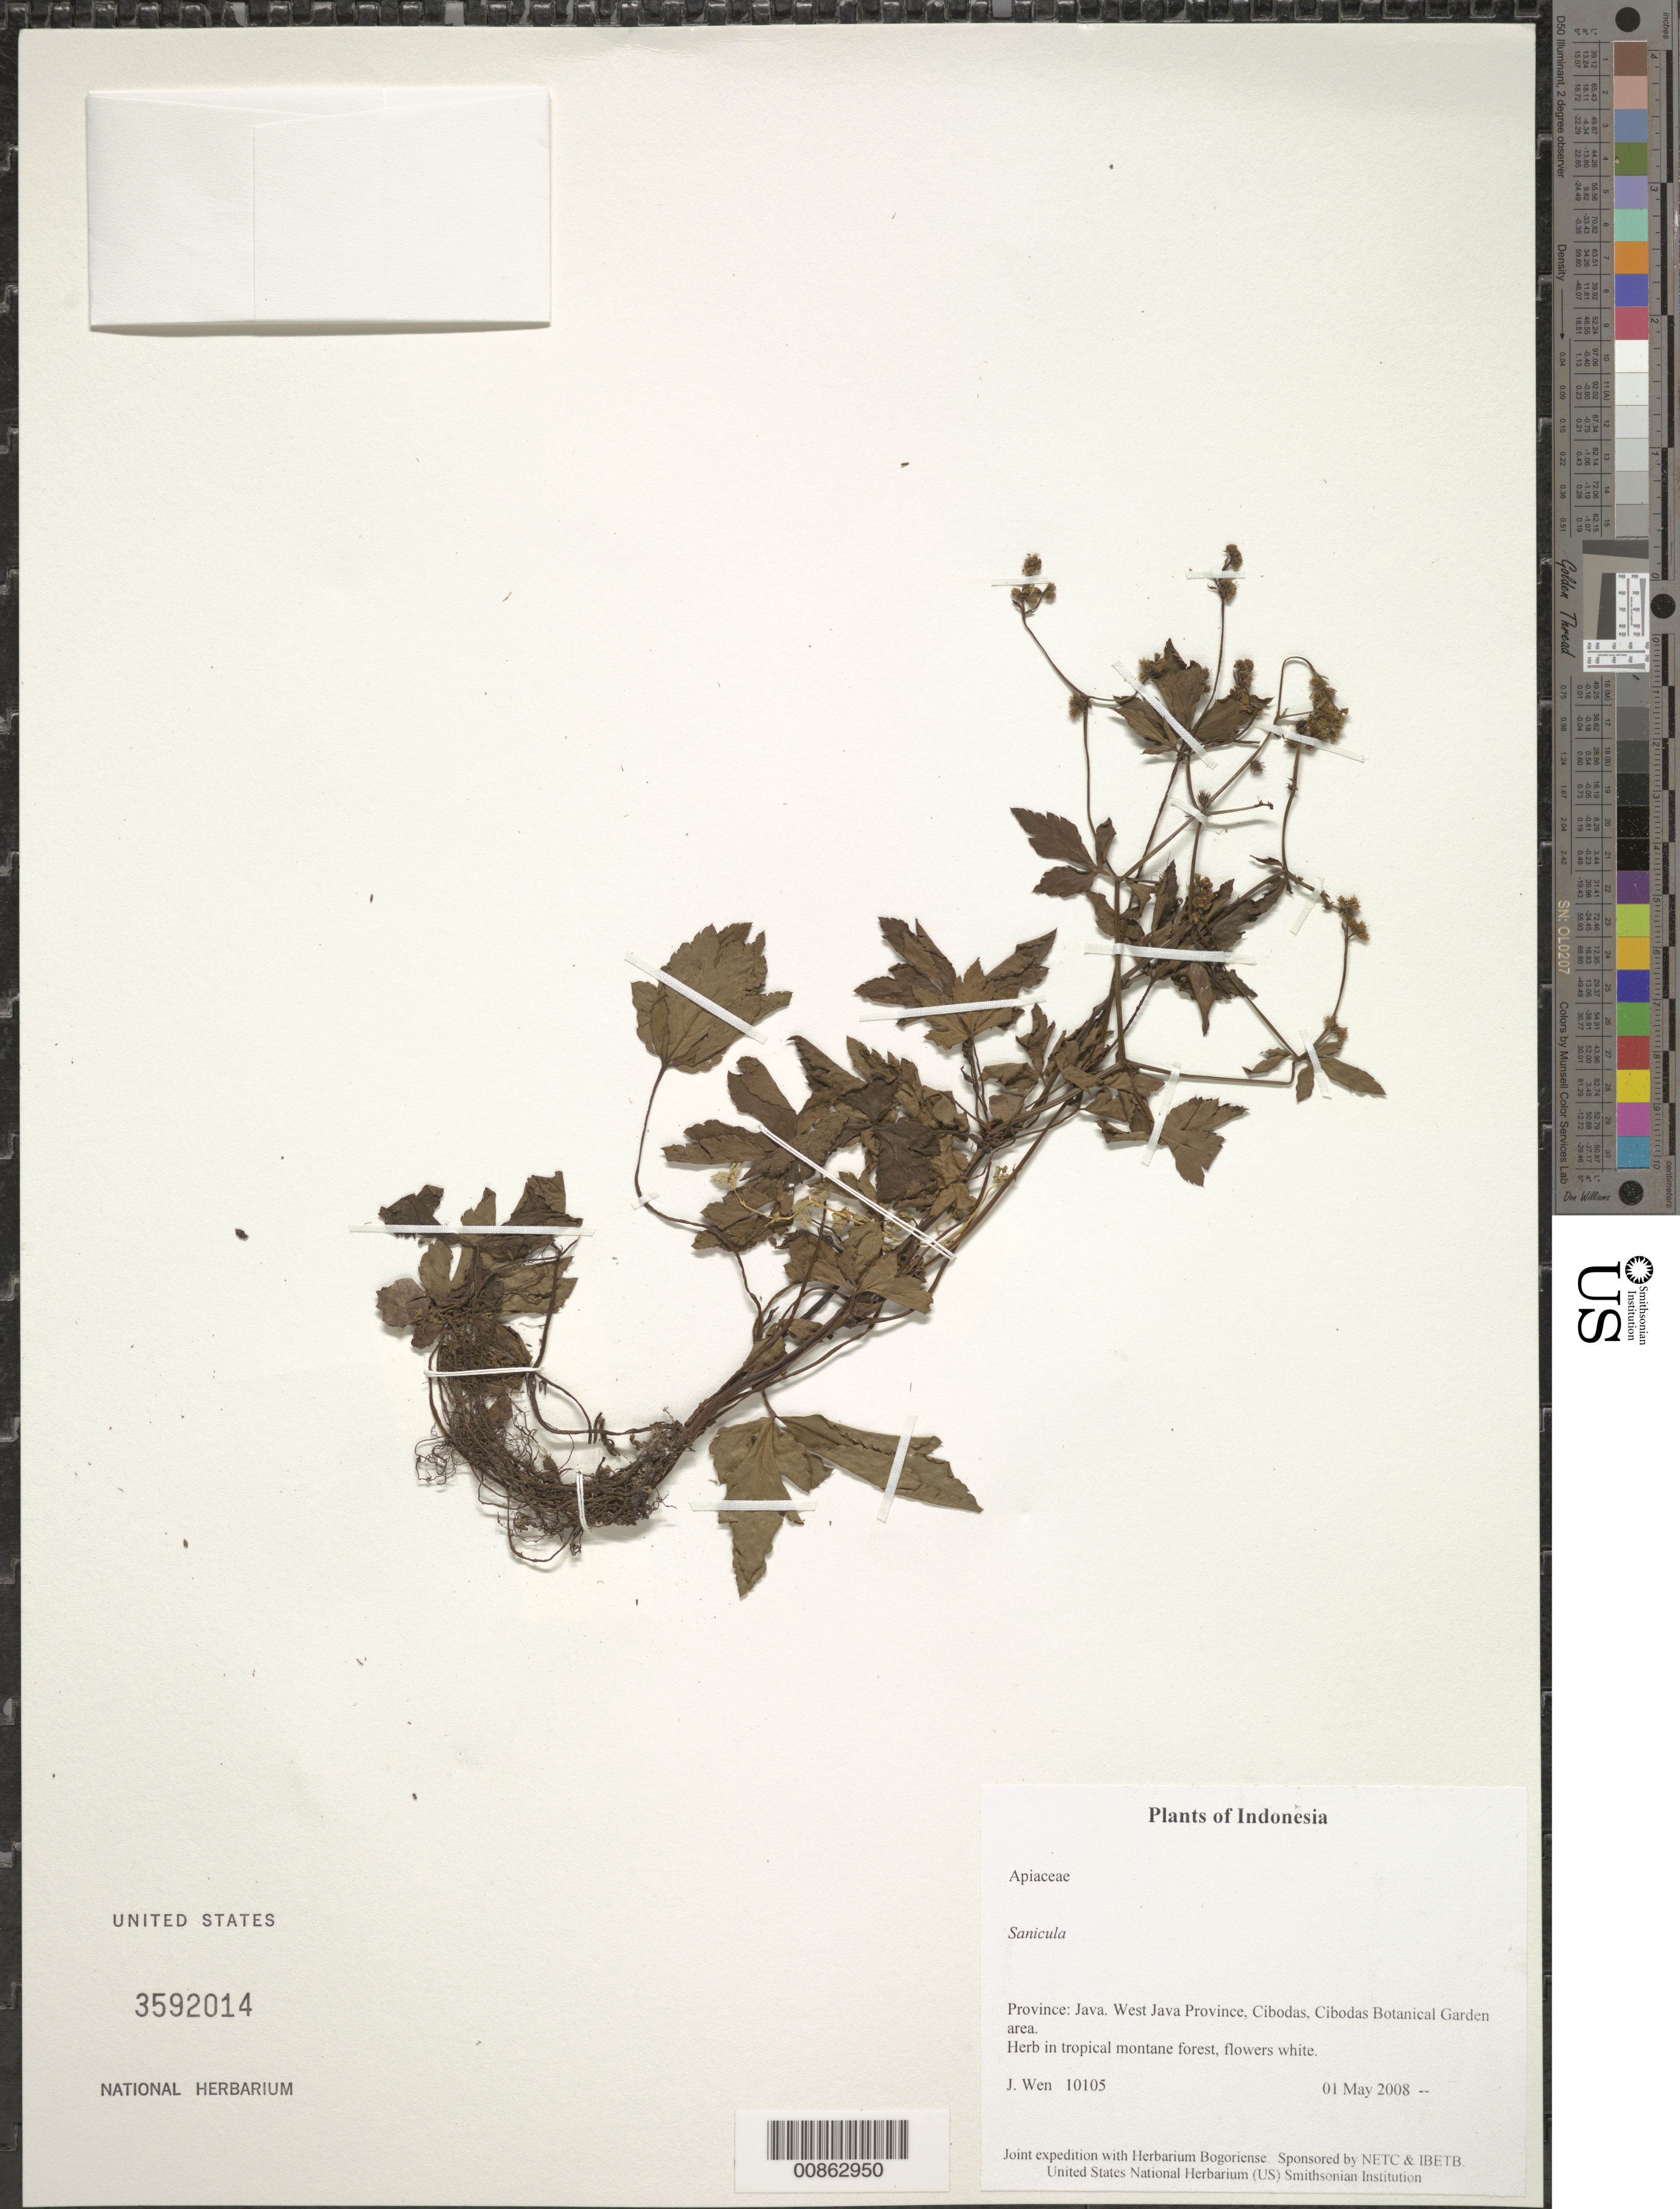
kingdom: Plantae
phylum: Tracheophyta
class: Magnoliopsida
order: Apiales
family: Apiaceae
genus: Sanicula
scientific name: Sanicula sp.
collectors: J. Wen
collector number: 10105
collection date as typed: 01 May 2008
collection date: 2008-05-01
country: Indonesia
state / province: Java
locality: West Java Province, Cibodas, Cibodas Botanical Garden area.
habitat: Tropical montane forest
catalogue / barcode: US 3592014